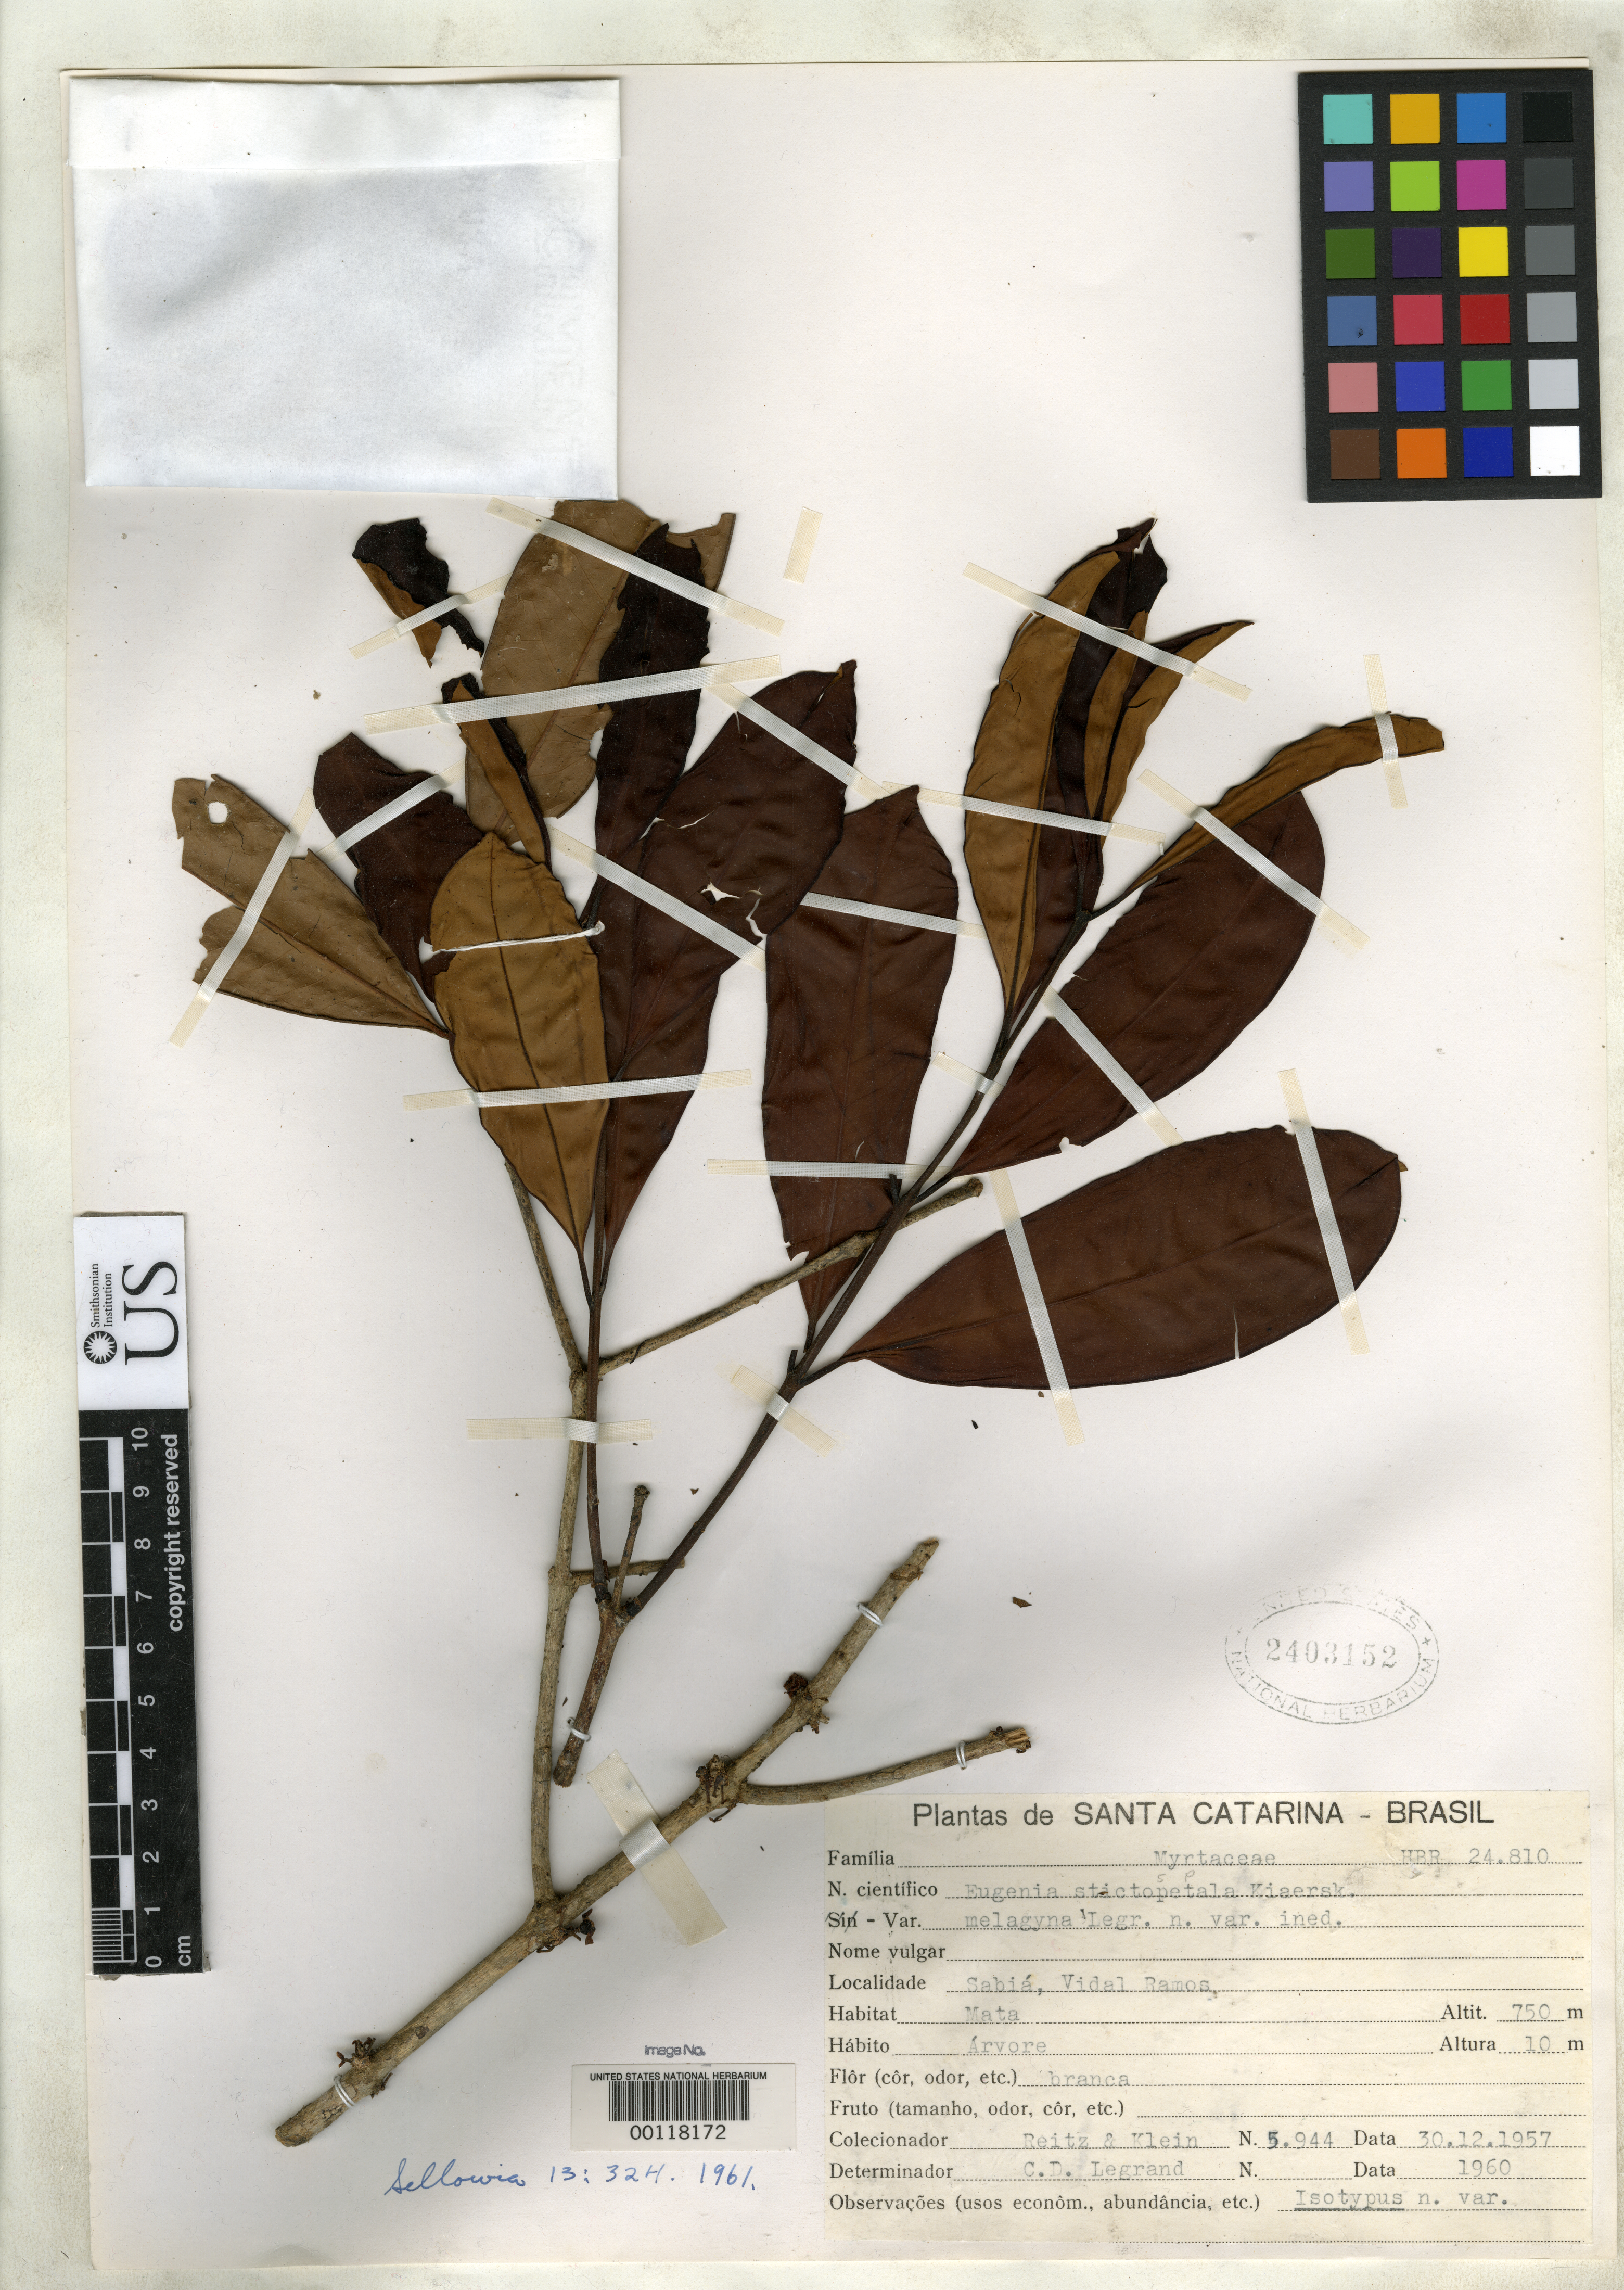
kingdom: Plantae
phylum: Tracheophyta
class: Magnoliopsida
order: Myrtales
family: Myrtaceae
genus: Eugenia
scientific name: Eugenia stictosepala var. melanogyna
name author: D. Legrand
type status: Isotype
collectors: R. Reitz & R. M. Klein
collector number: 5944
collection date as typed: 30 Dec 1957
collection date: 1957-12-30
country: Brazil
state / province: Santa Catarina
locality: Sabia, Vidal Ramos.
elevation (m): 750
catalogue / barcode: US 2403152